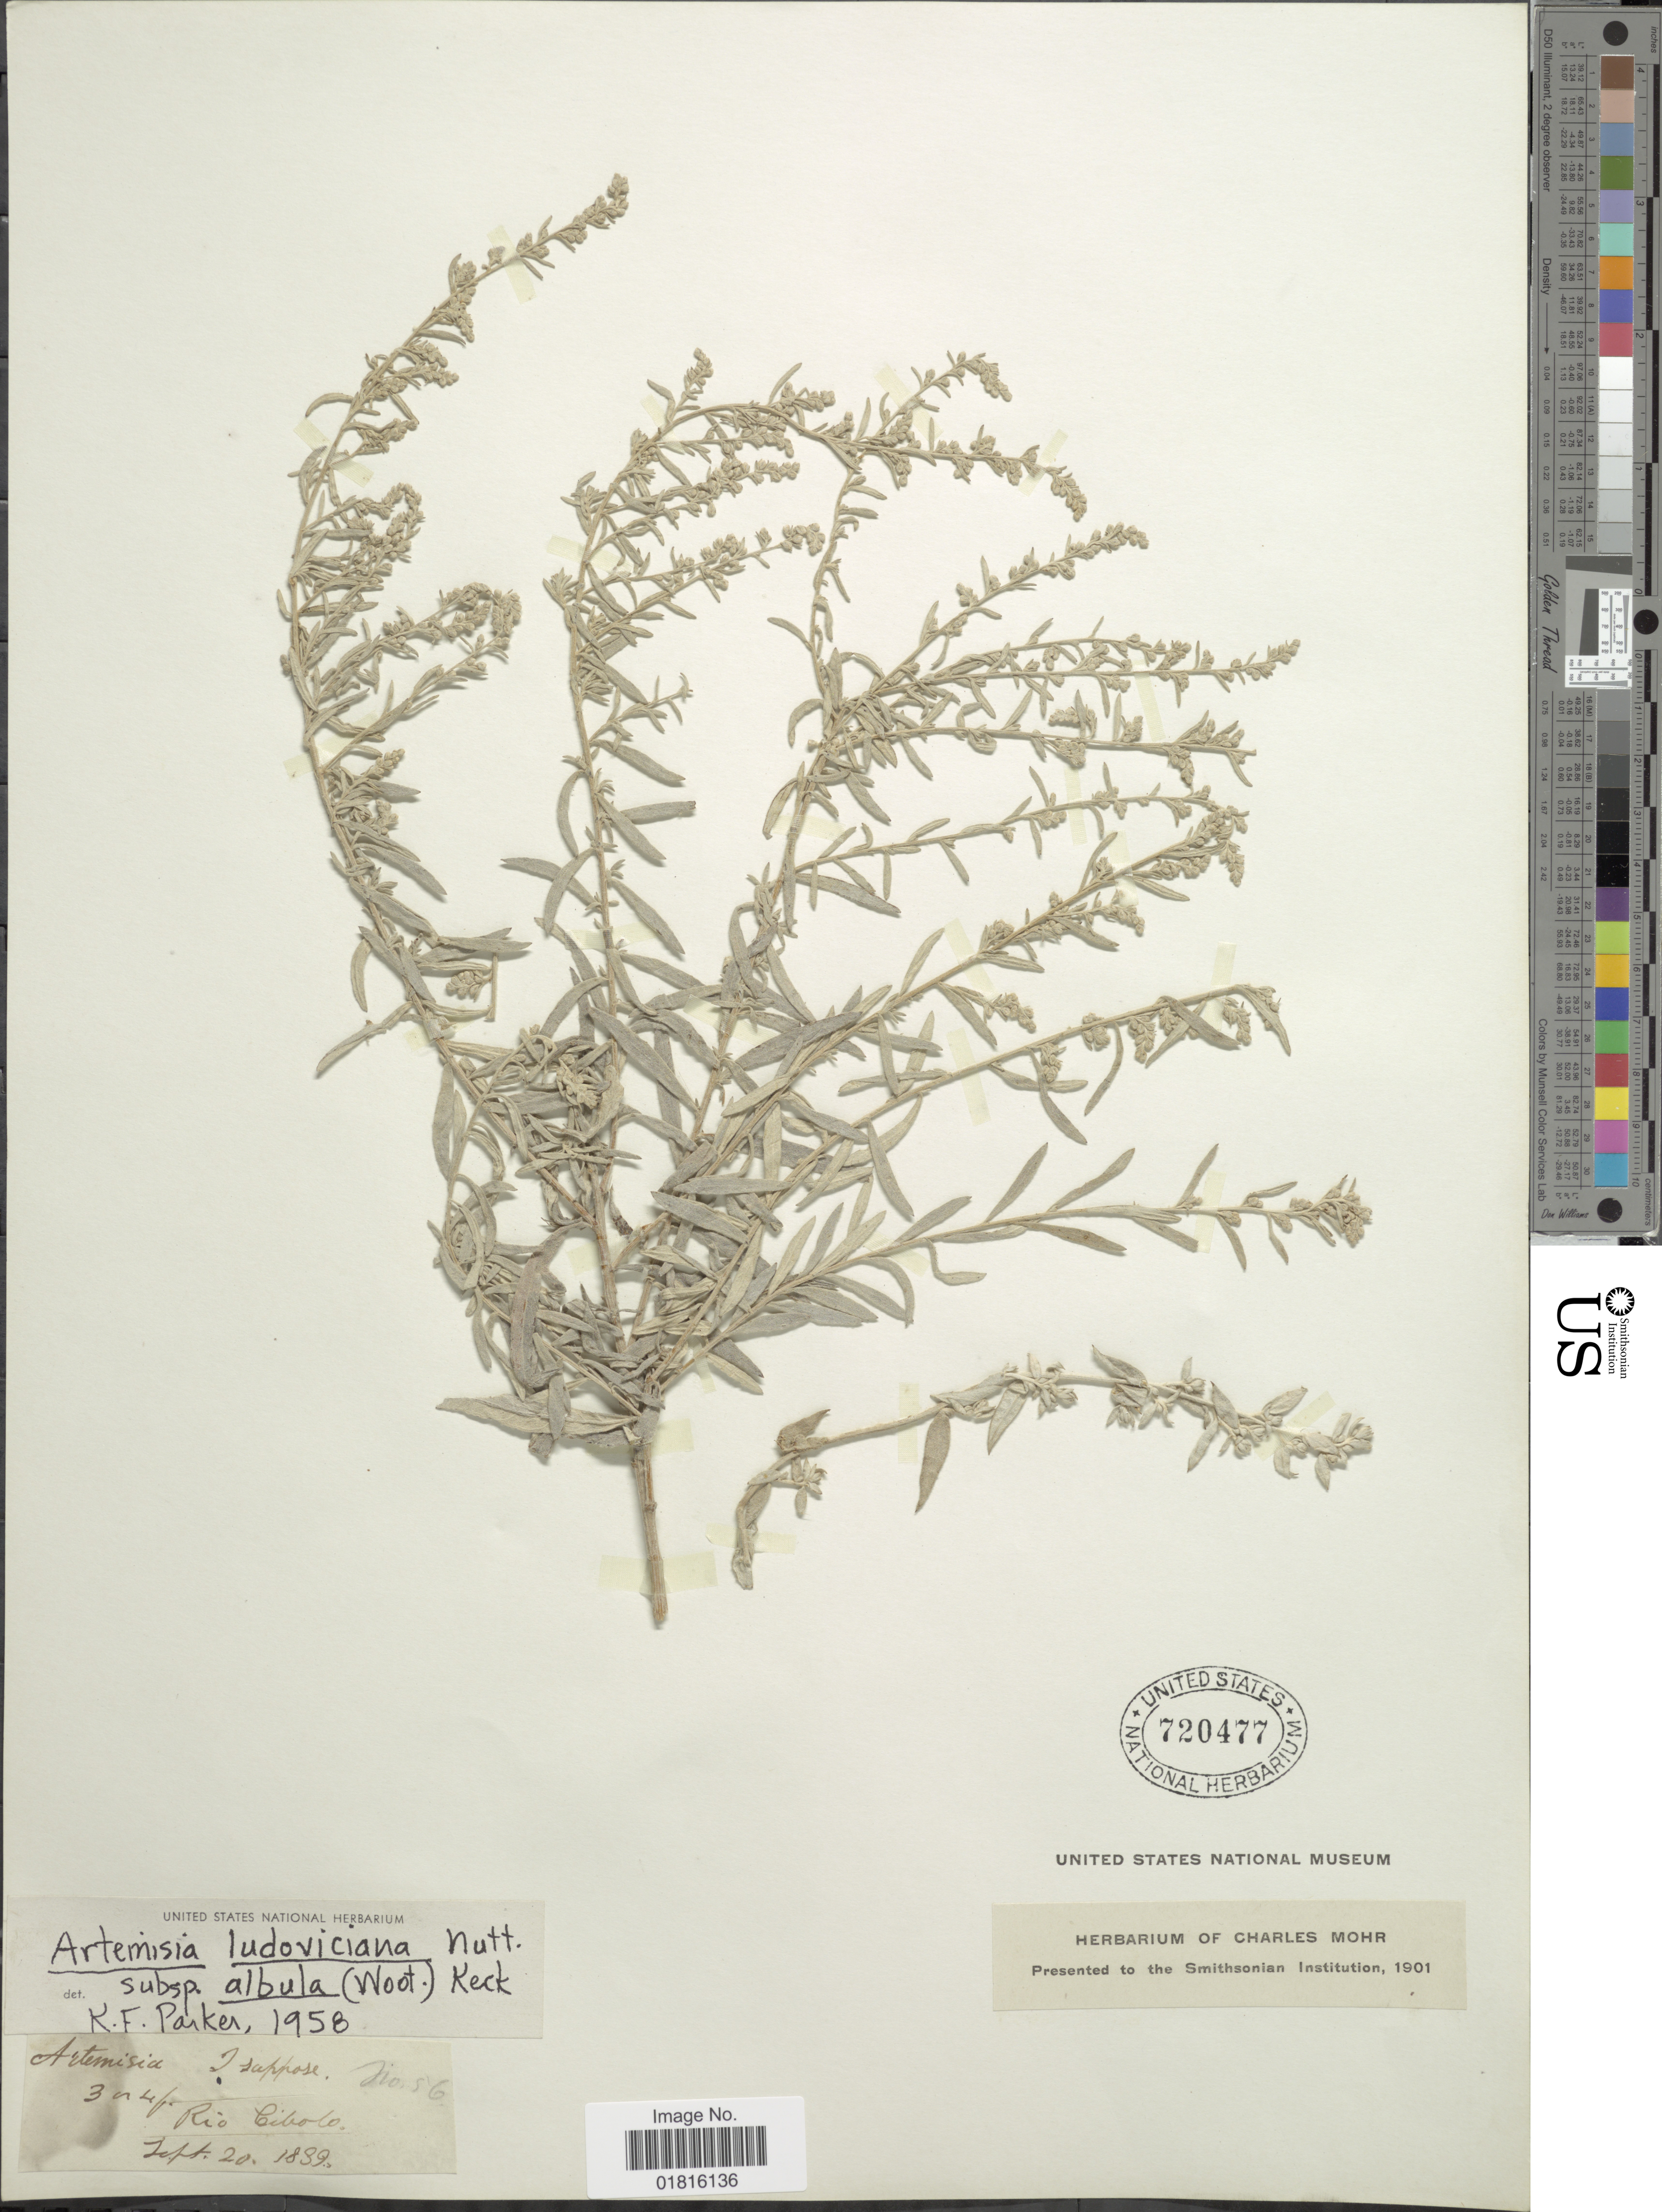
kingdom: Plantae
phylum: Tracheophyta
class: Magnoliopsida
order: Asterales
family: Asteraceae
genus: Artemisia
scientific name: Artemisia ludoviciana subsp. albula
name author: (Wooton) D.D. Keck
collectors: ex herb. Charles Mohr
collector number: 56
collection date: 1889-09-20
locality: Rio Cibolo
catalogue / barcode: US 720477